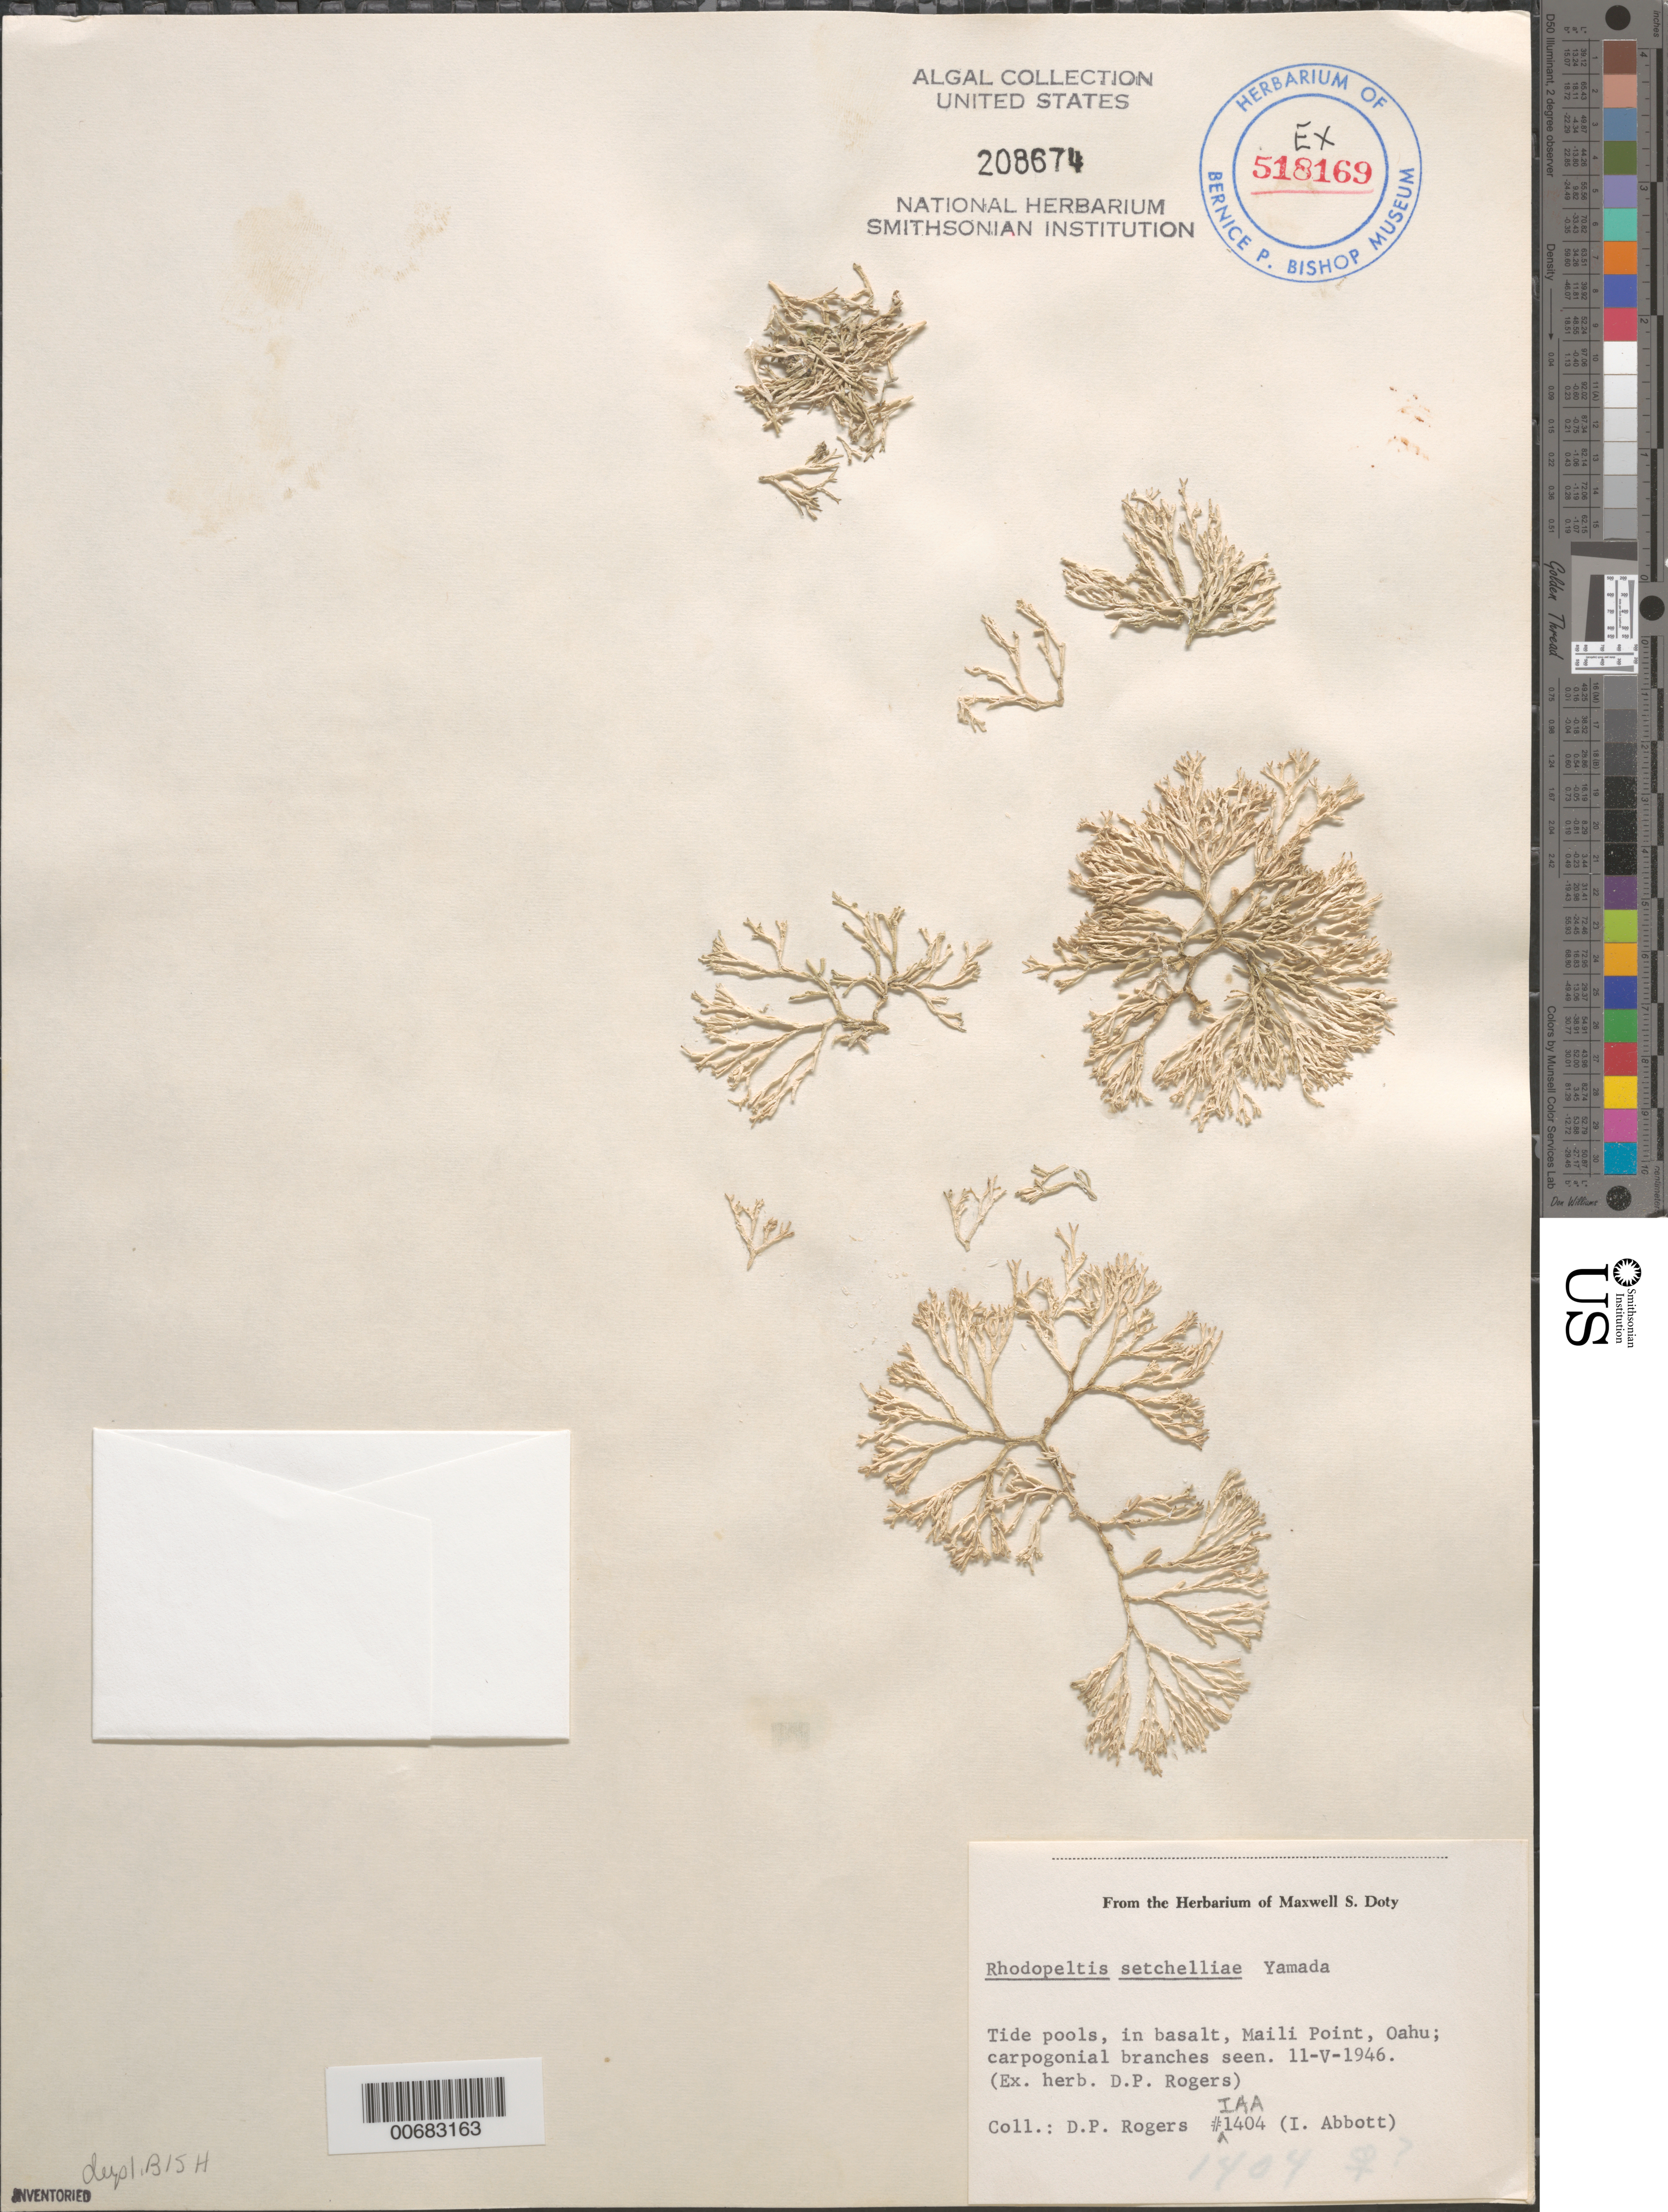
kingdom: Plantae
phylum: Rhodophyta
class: Florideophyceae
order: Nemaliales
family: Liagoraceae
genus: Akalaphycus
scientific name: Akalaphycus setchelliae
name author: (Yamada) Huisman et al.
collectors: D. Rogers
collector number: IAA 1404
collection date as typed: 11 May 1946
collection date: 1946-05-11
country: United States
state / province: Hawaii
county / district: Honolulu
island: Oahu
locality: Maili Point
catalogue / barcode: US 208674